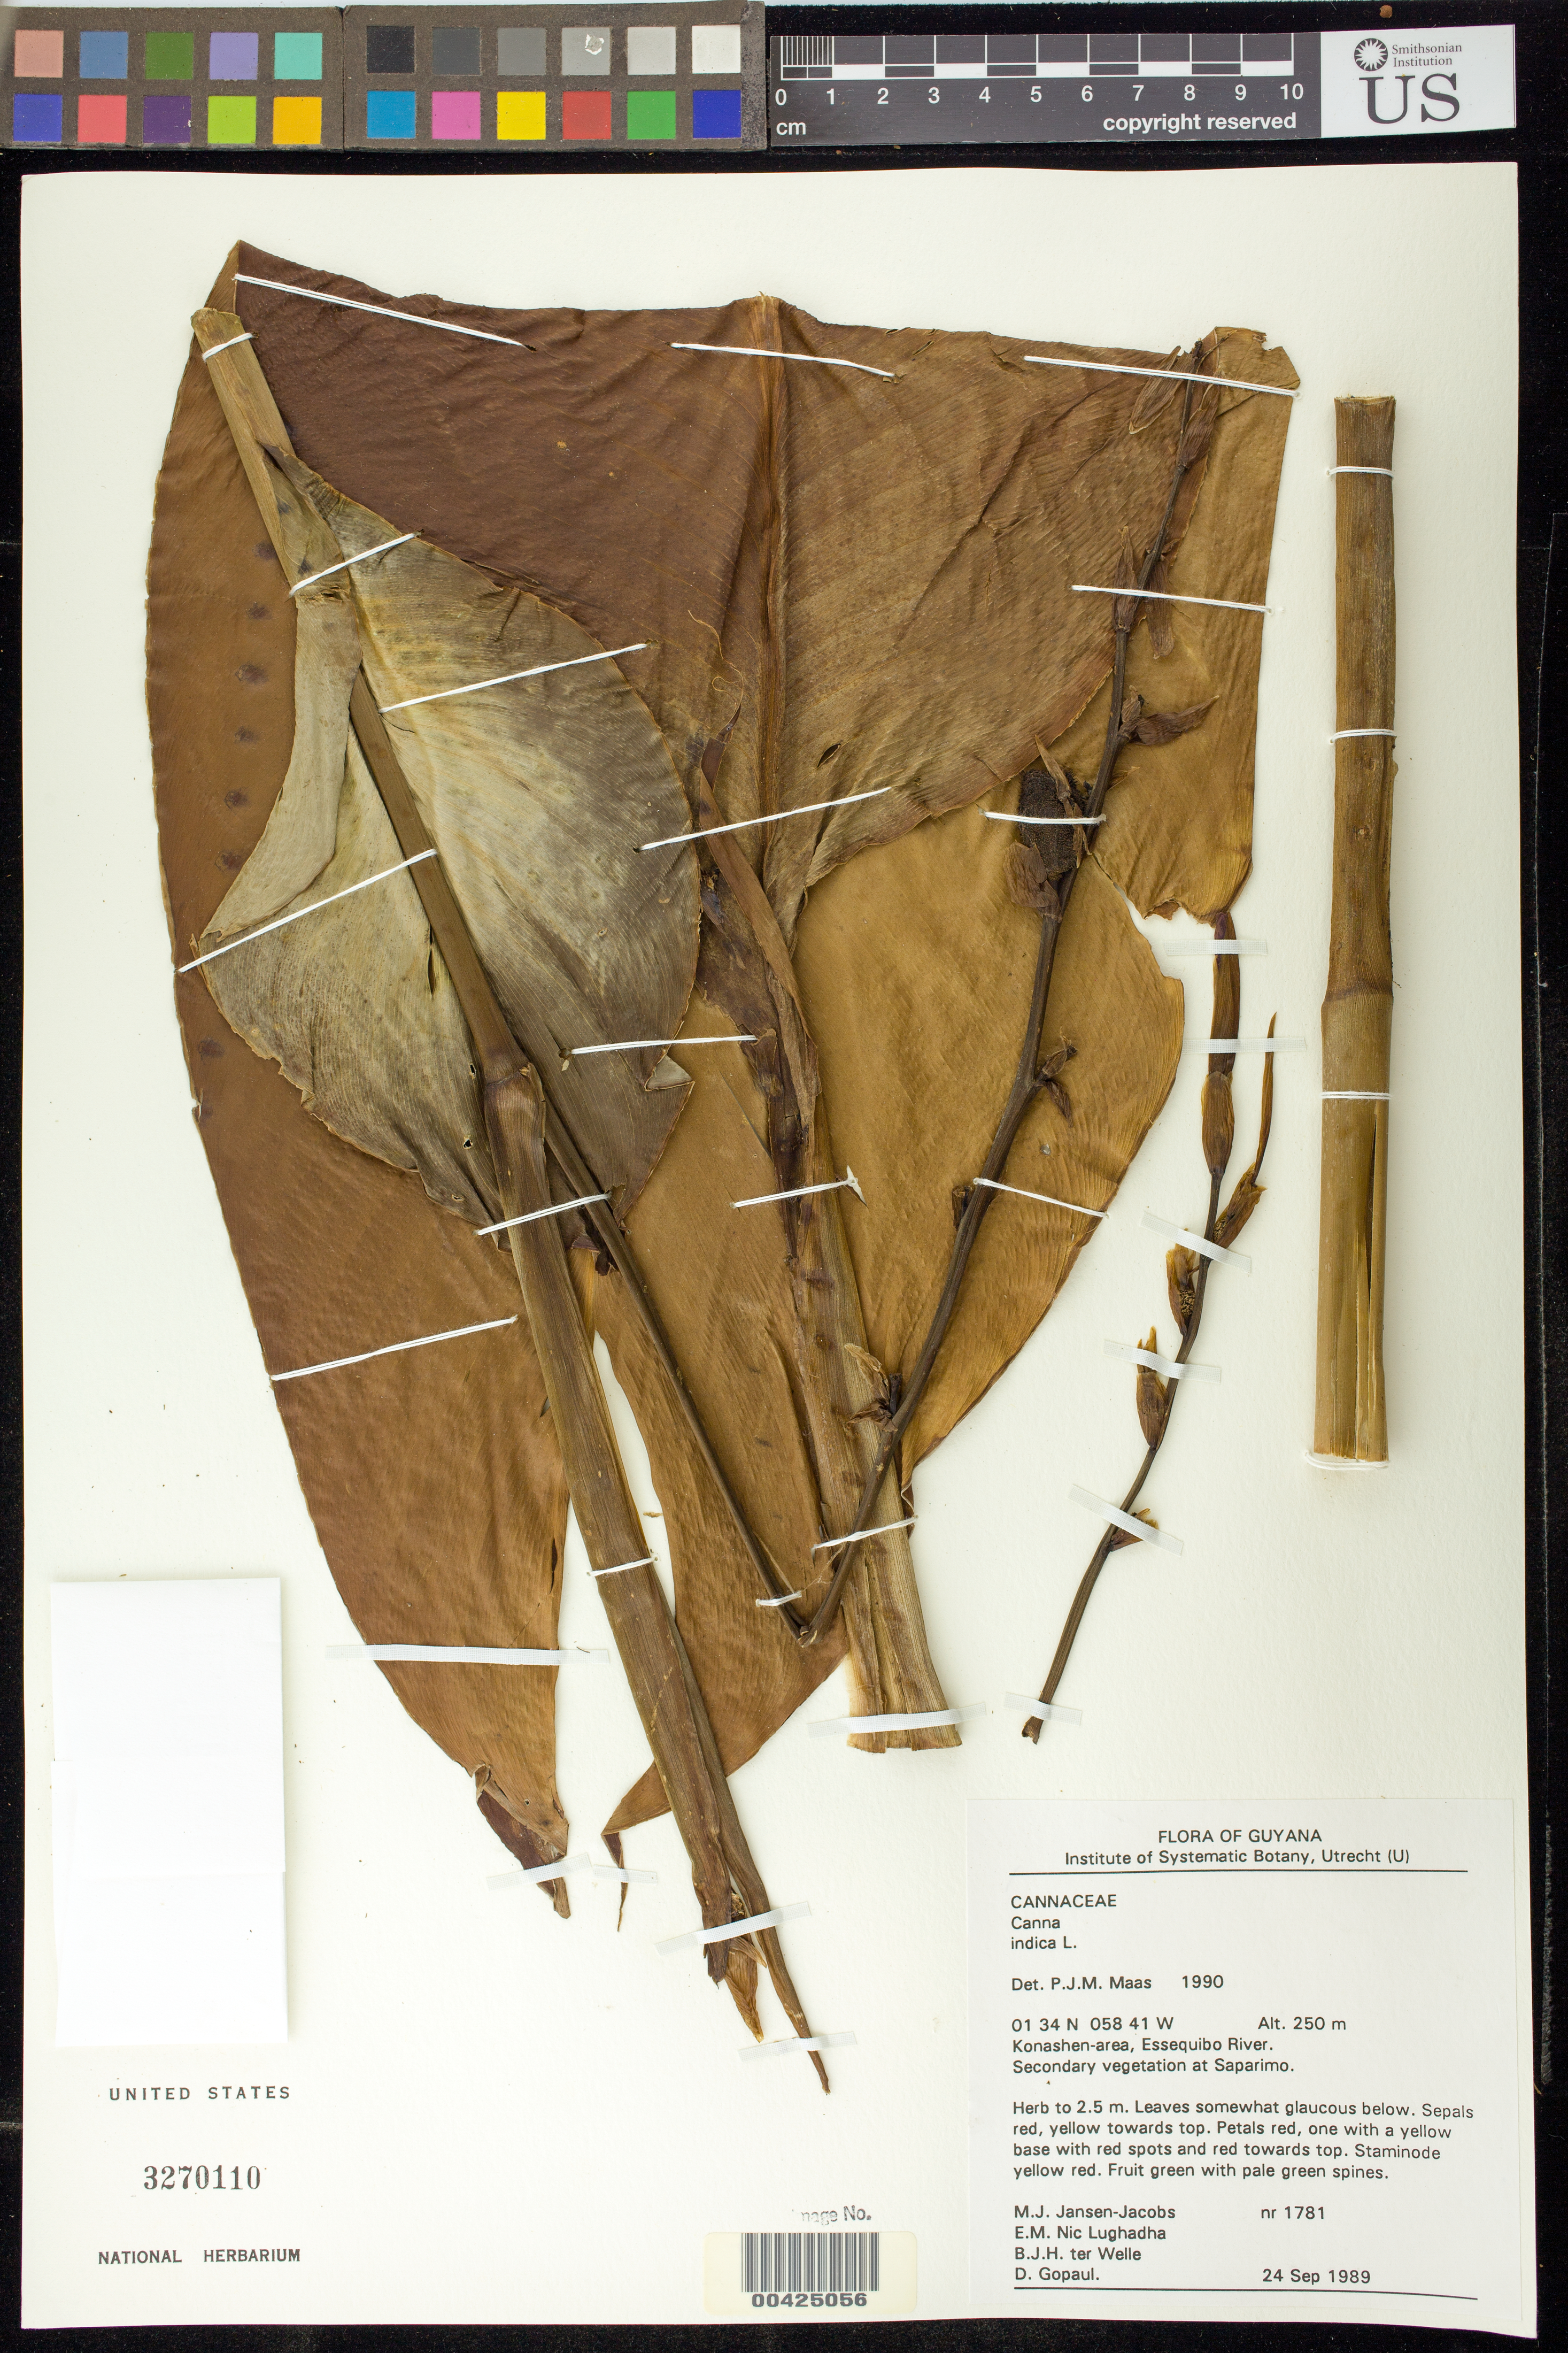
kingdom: Plantae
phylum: Tracheophyta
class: Liliopsida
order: Zingiberales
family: Cannaceae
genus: Canna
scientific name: Canna indica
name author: L.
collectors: M. J. Jansen-Jacobs, E. Nic Lughadha, B. Welle & D. Gopaul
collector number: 1781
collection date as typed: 24 Sep 1989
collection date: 1989-09-24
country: Guyana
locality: Saparimo; konashen area; essequibo river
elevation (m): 250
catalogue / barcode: US 3270110